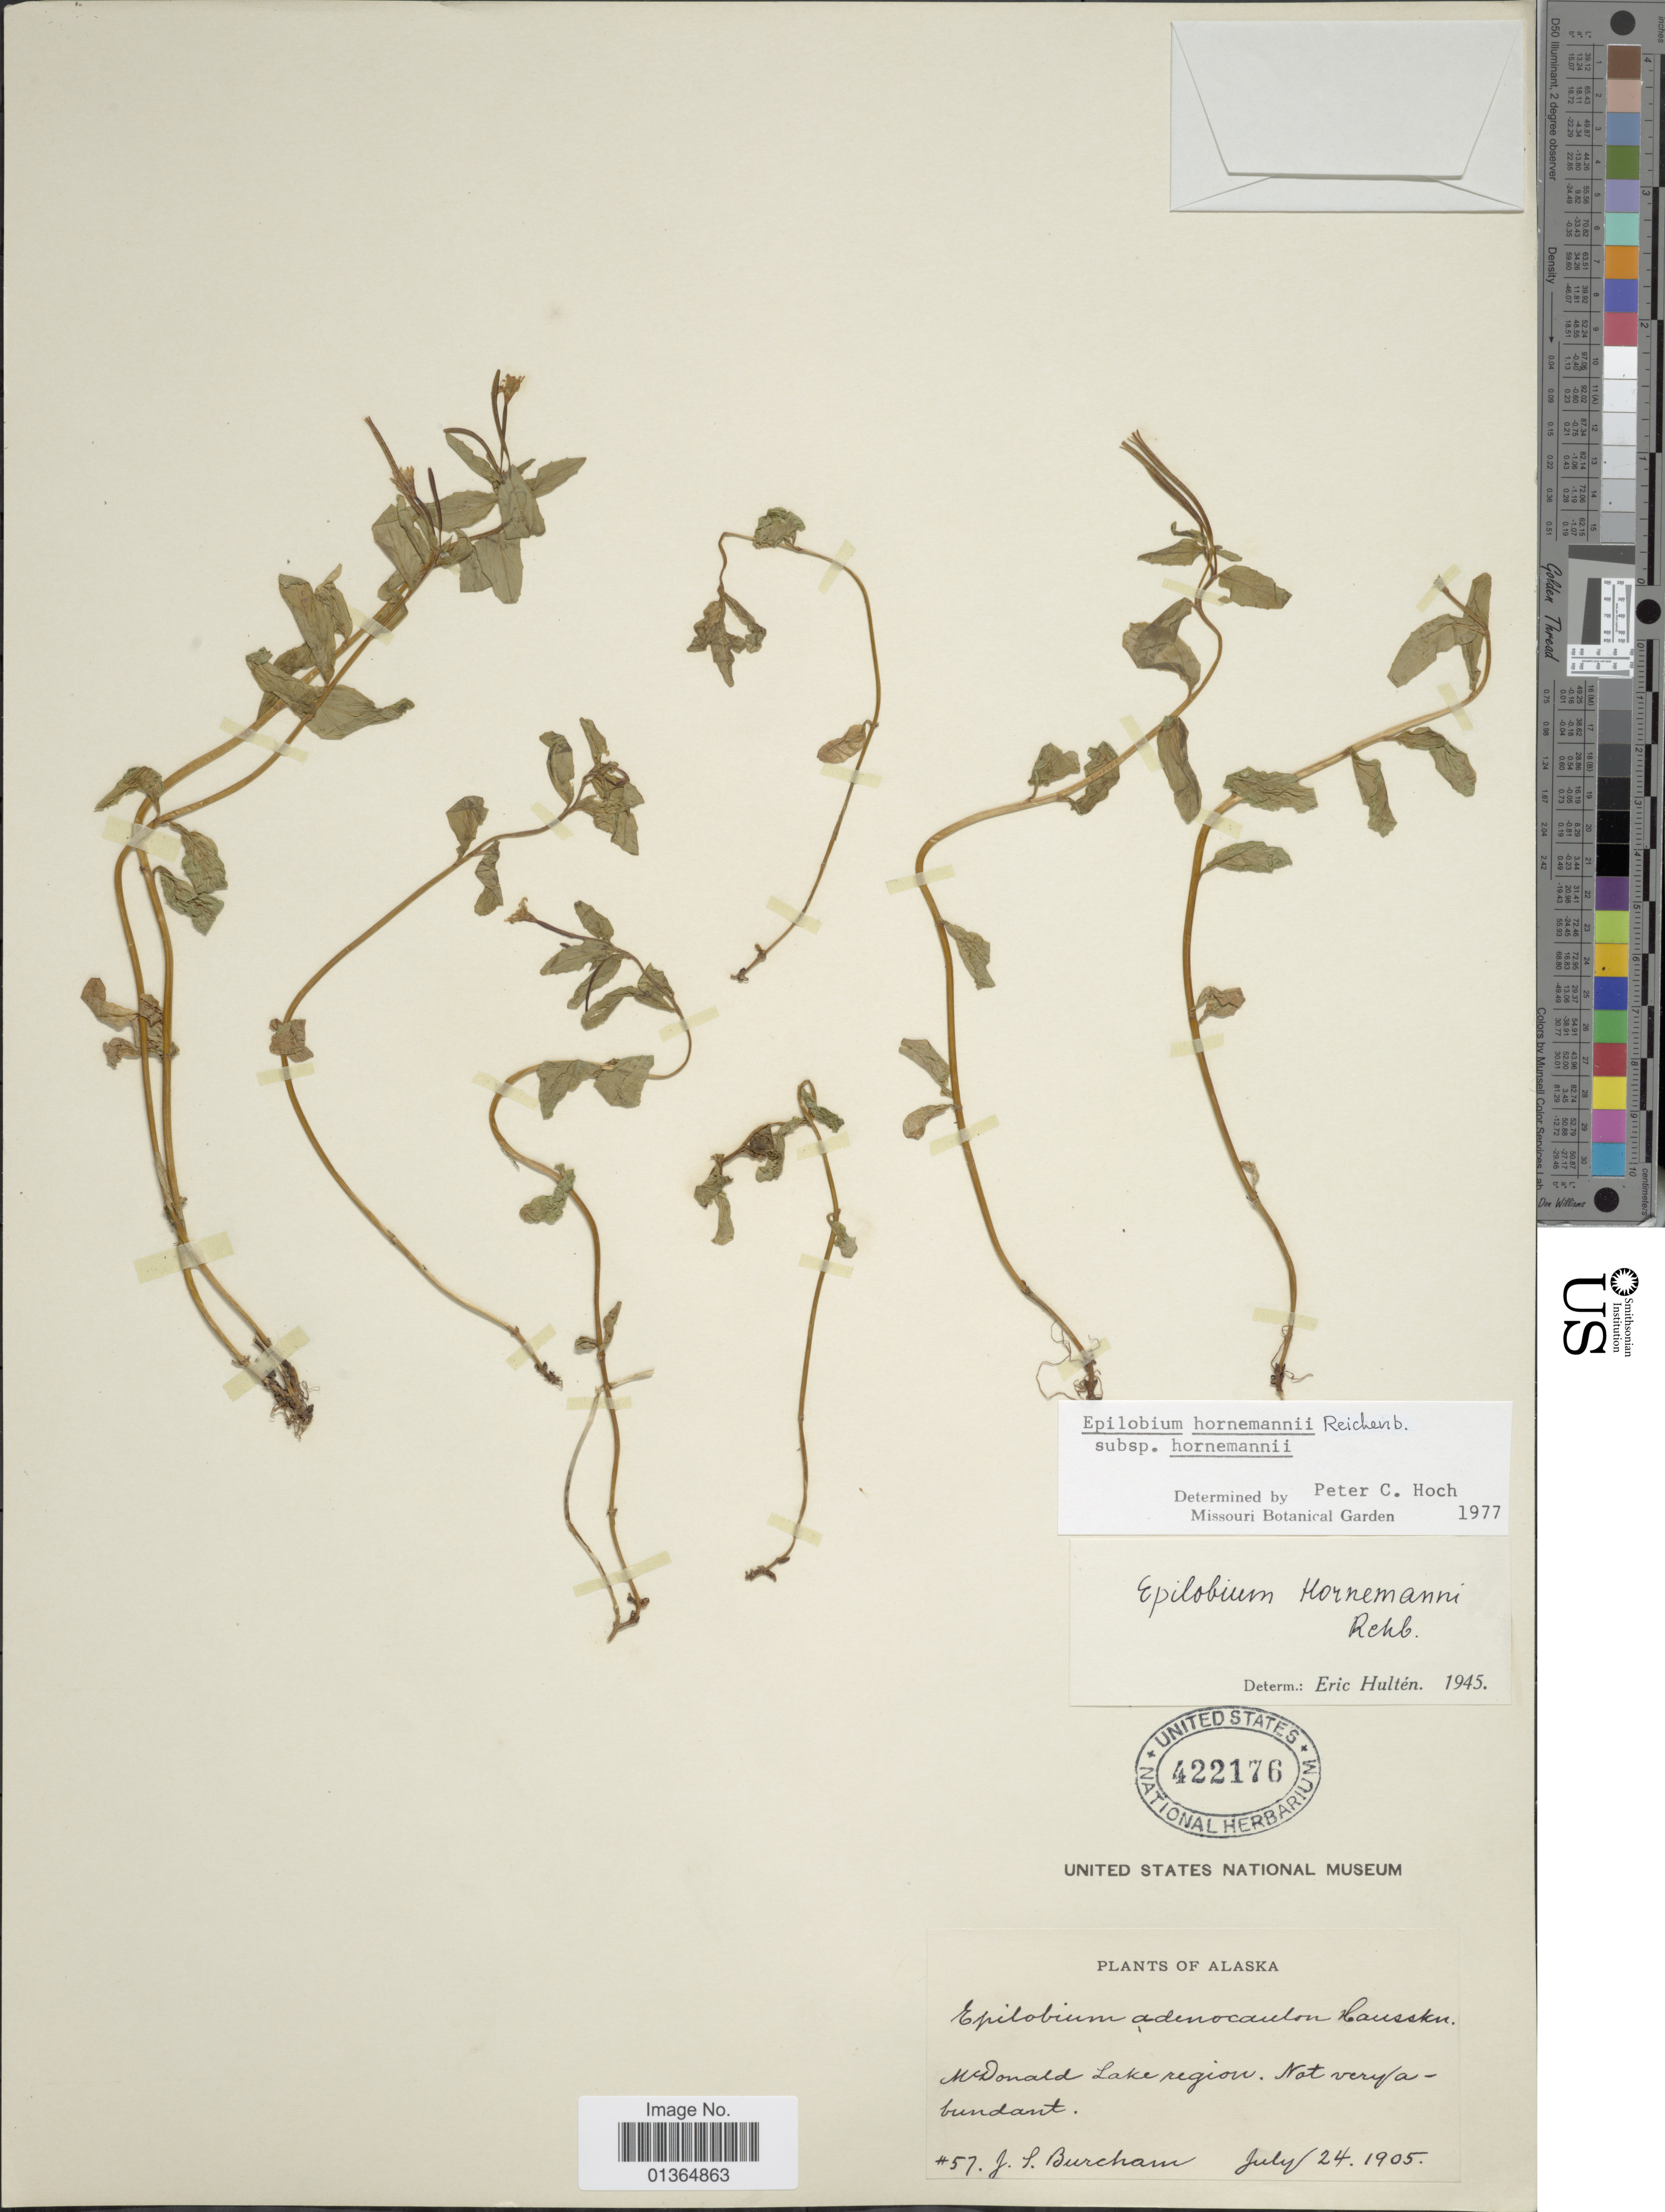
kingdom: Plantae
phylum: Tracheophyta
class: Magnoliopsida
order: Myrtales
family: Onagraceae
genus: Epilobium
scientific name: Epilobium hornemannii subsp. hornemannii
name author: Rchb.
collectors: J. Burcham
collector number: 57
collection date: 1905-07-24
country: United States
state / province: Alaska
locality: McDonald Lake region.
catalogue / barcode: US 422176